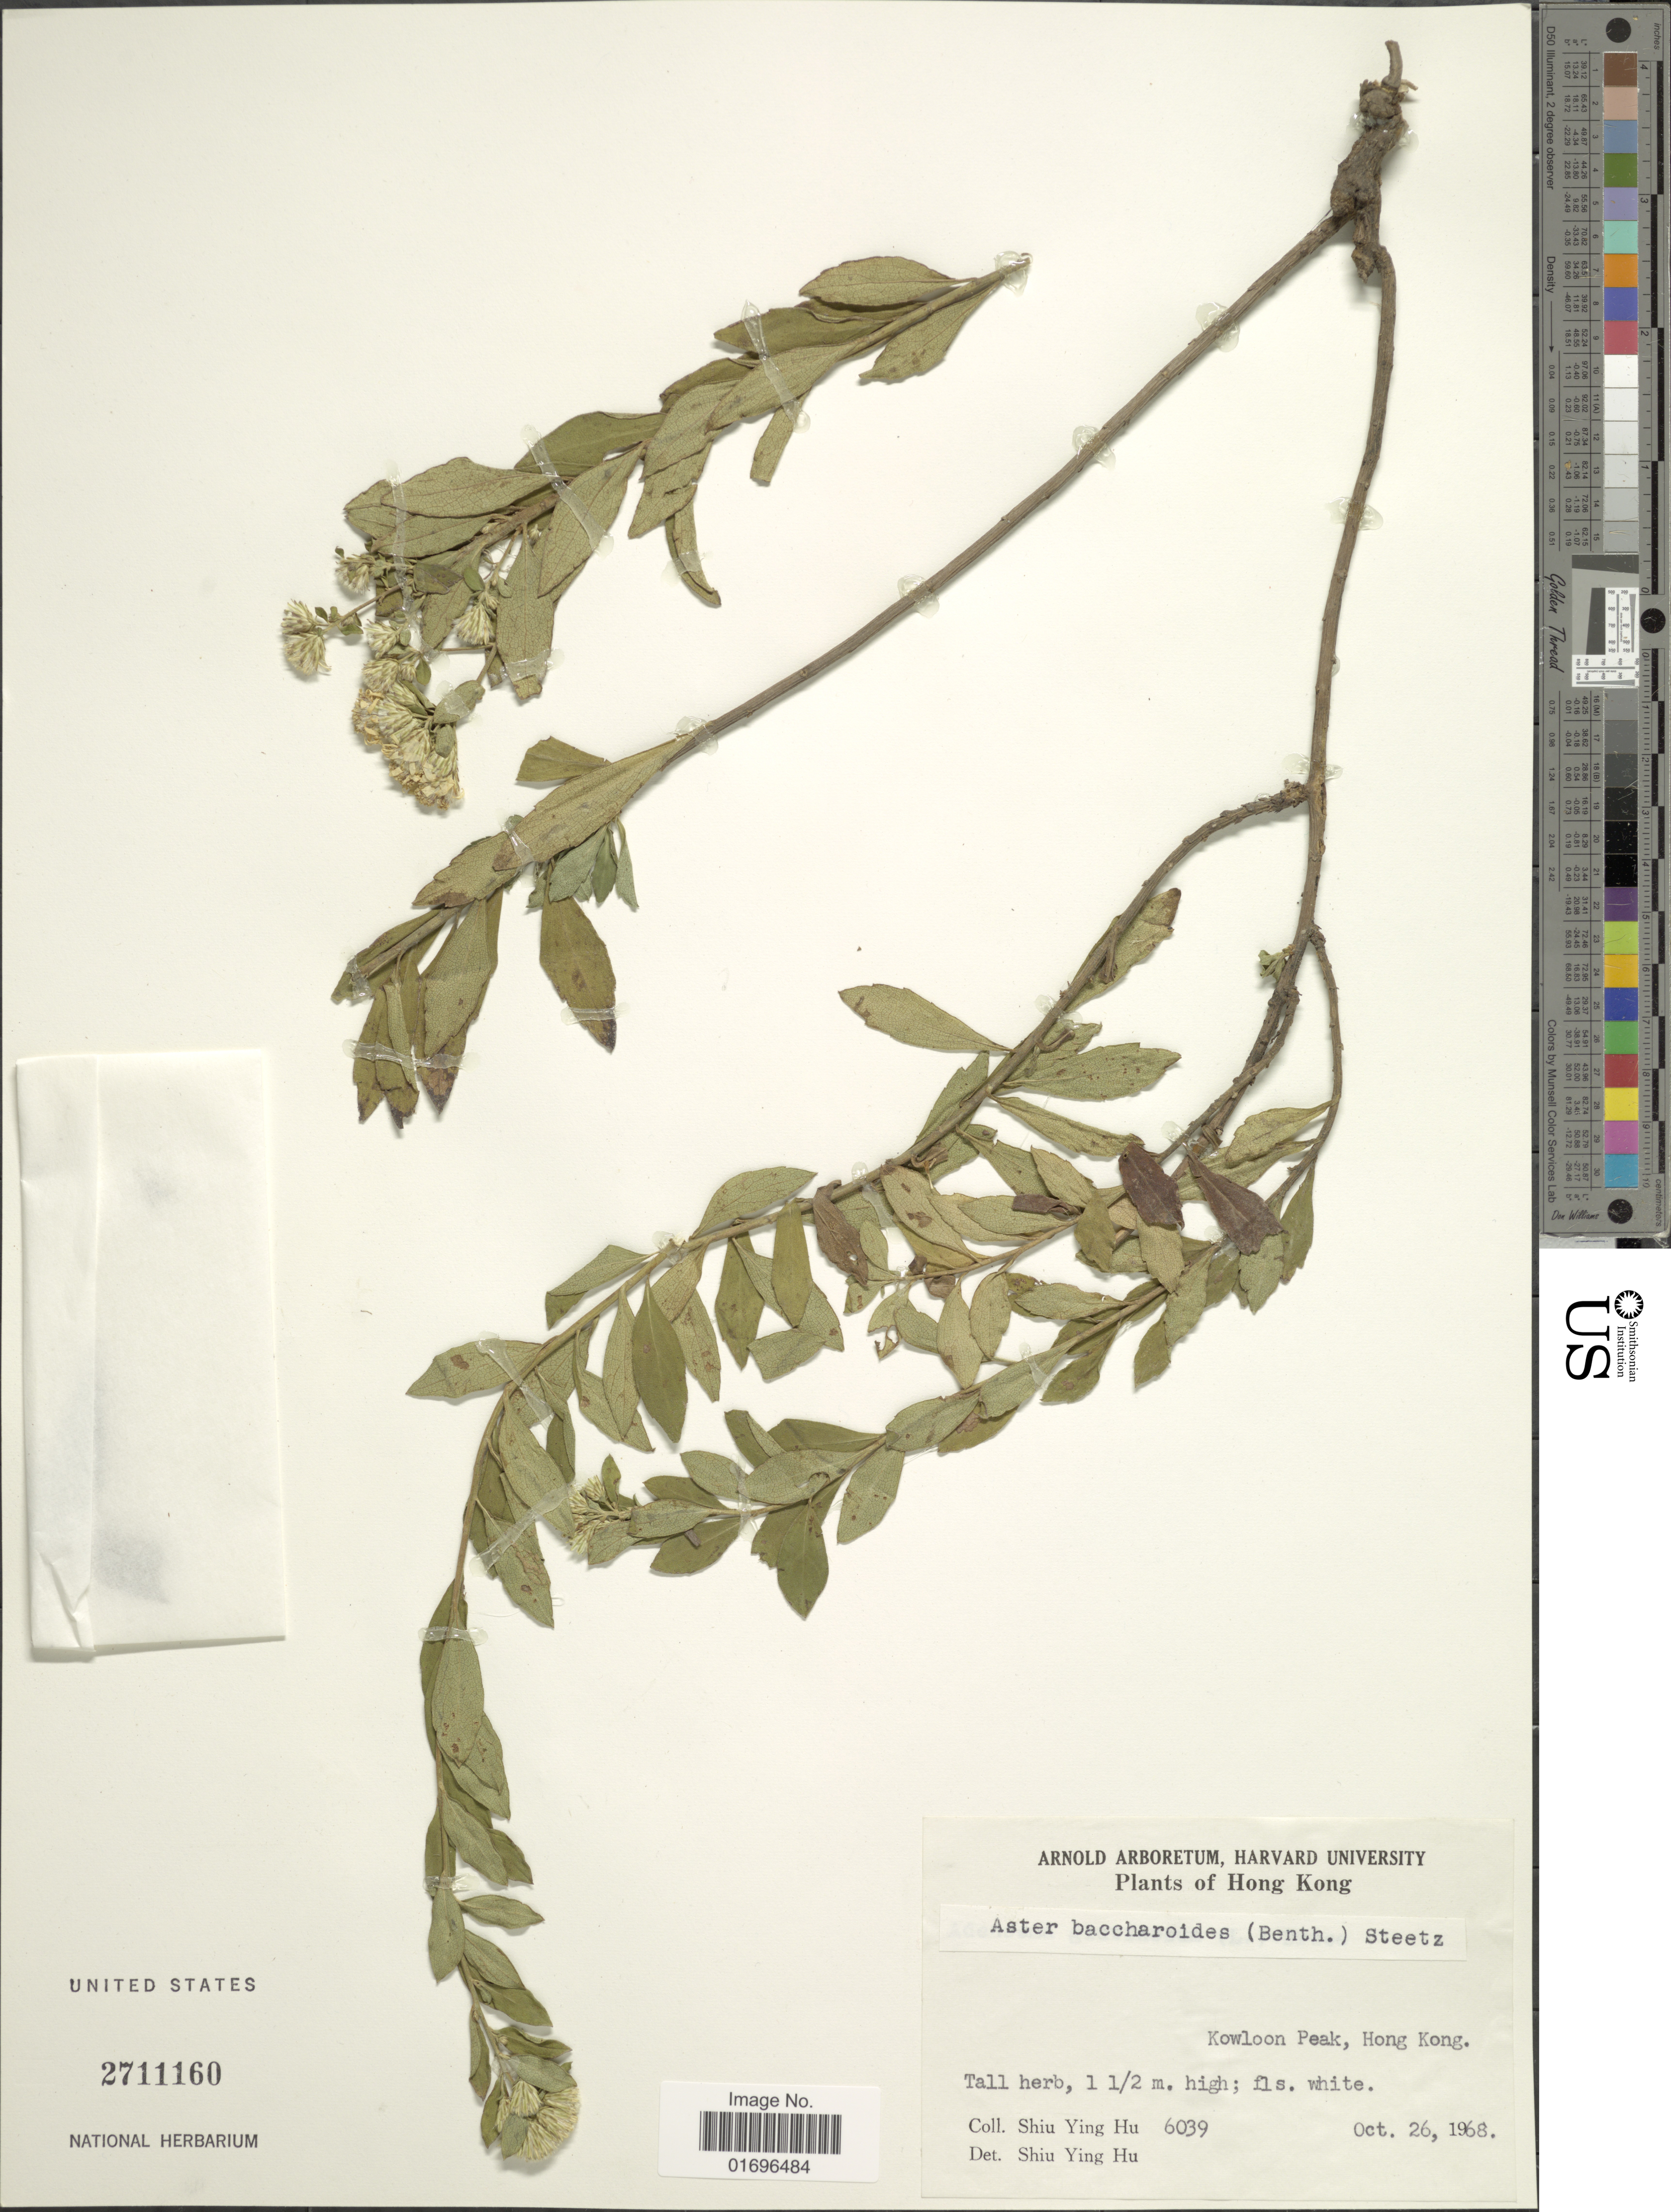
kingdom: Plantae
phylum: Tracheophyta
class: Magnoliopsida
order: Asterales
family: Asteraceae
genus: Aster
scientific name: Aster baccharoides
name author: (Benth.) Steetz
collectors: S. Y. Hu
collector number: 6039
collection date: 1968-10-26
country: China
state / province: Hong Kong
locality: Kowloon Peak, Hong Kong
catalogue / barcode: US 2711160